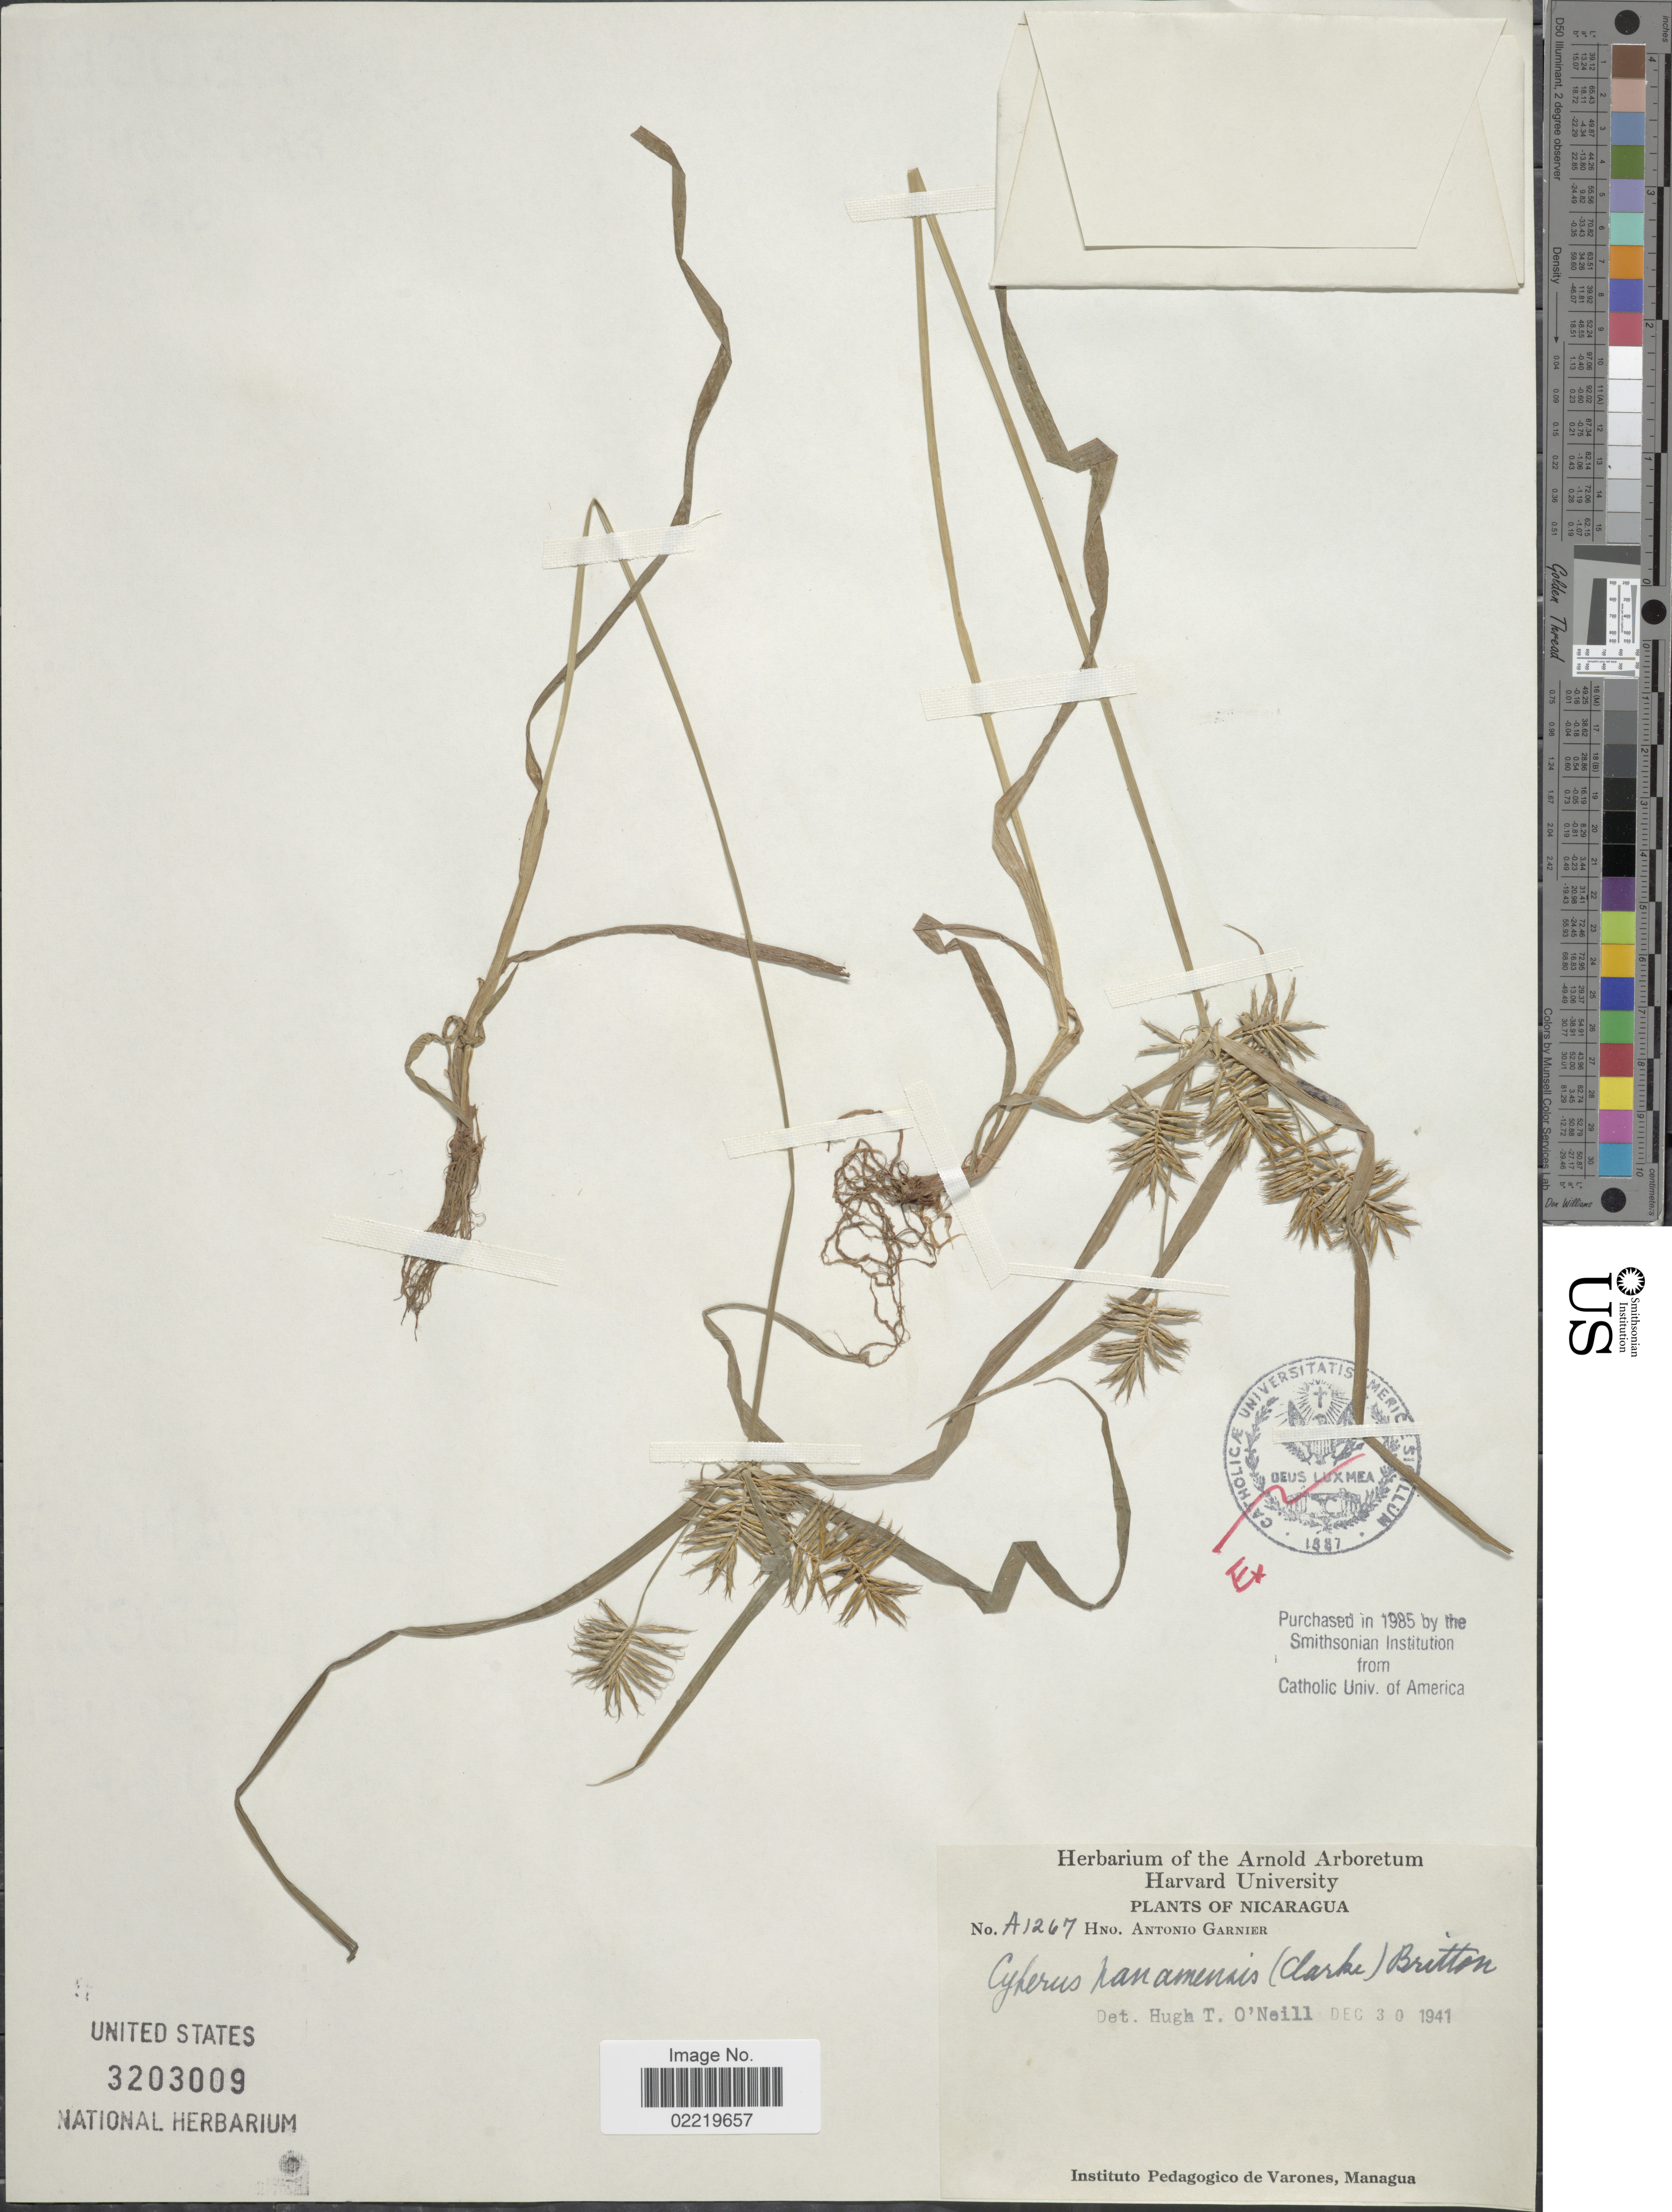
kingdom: Plantae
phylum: Tracheophyta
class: Liliopsida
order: Poales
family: Cyperaceae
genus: Cyperus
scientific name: Cyperus panamensis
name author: (C.B. Clarke) Britton ex Standl.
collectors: Bro. A. Garnier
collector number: A 1267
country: Nicaragua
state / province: Managua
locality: Instituto Pedagogico de Varones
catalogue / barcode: US 3203009